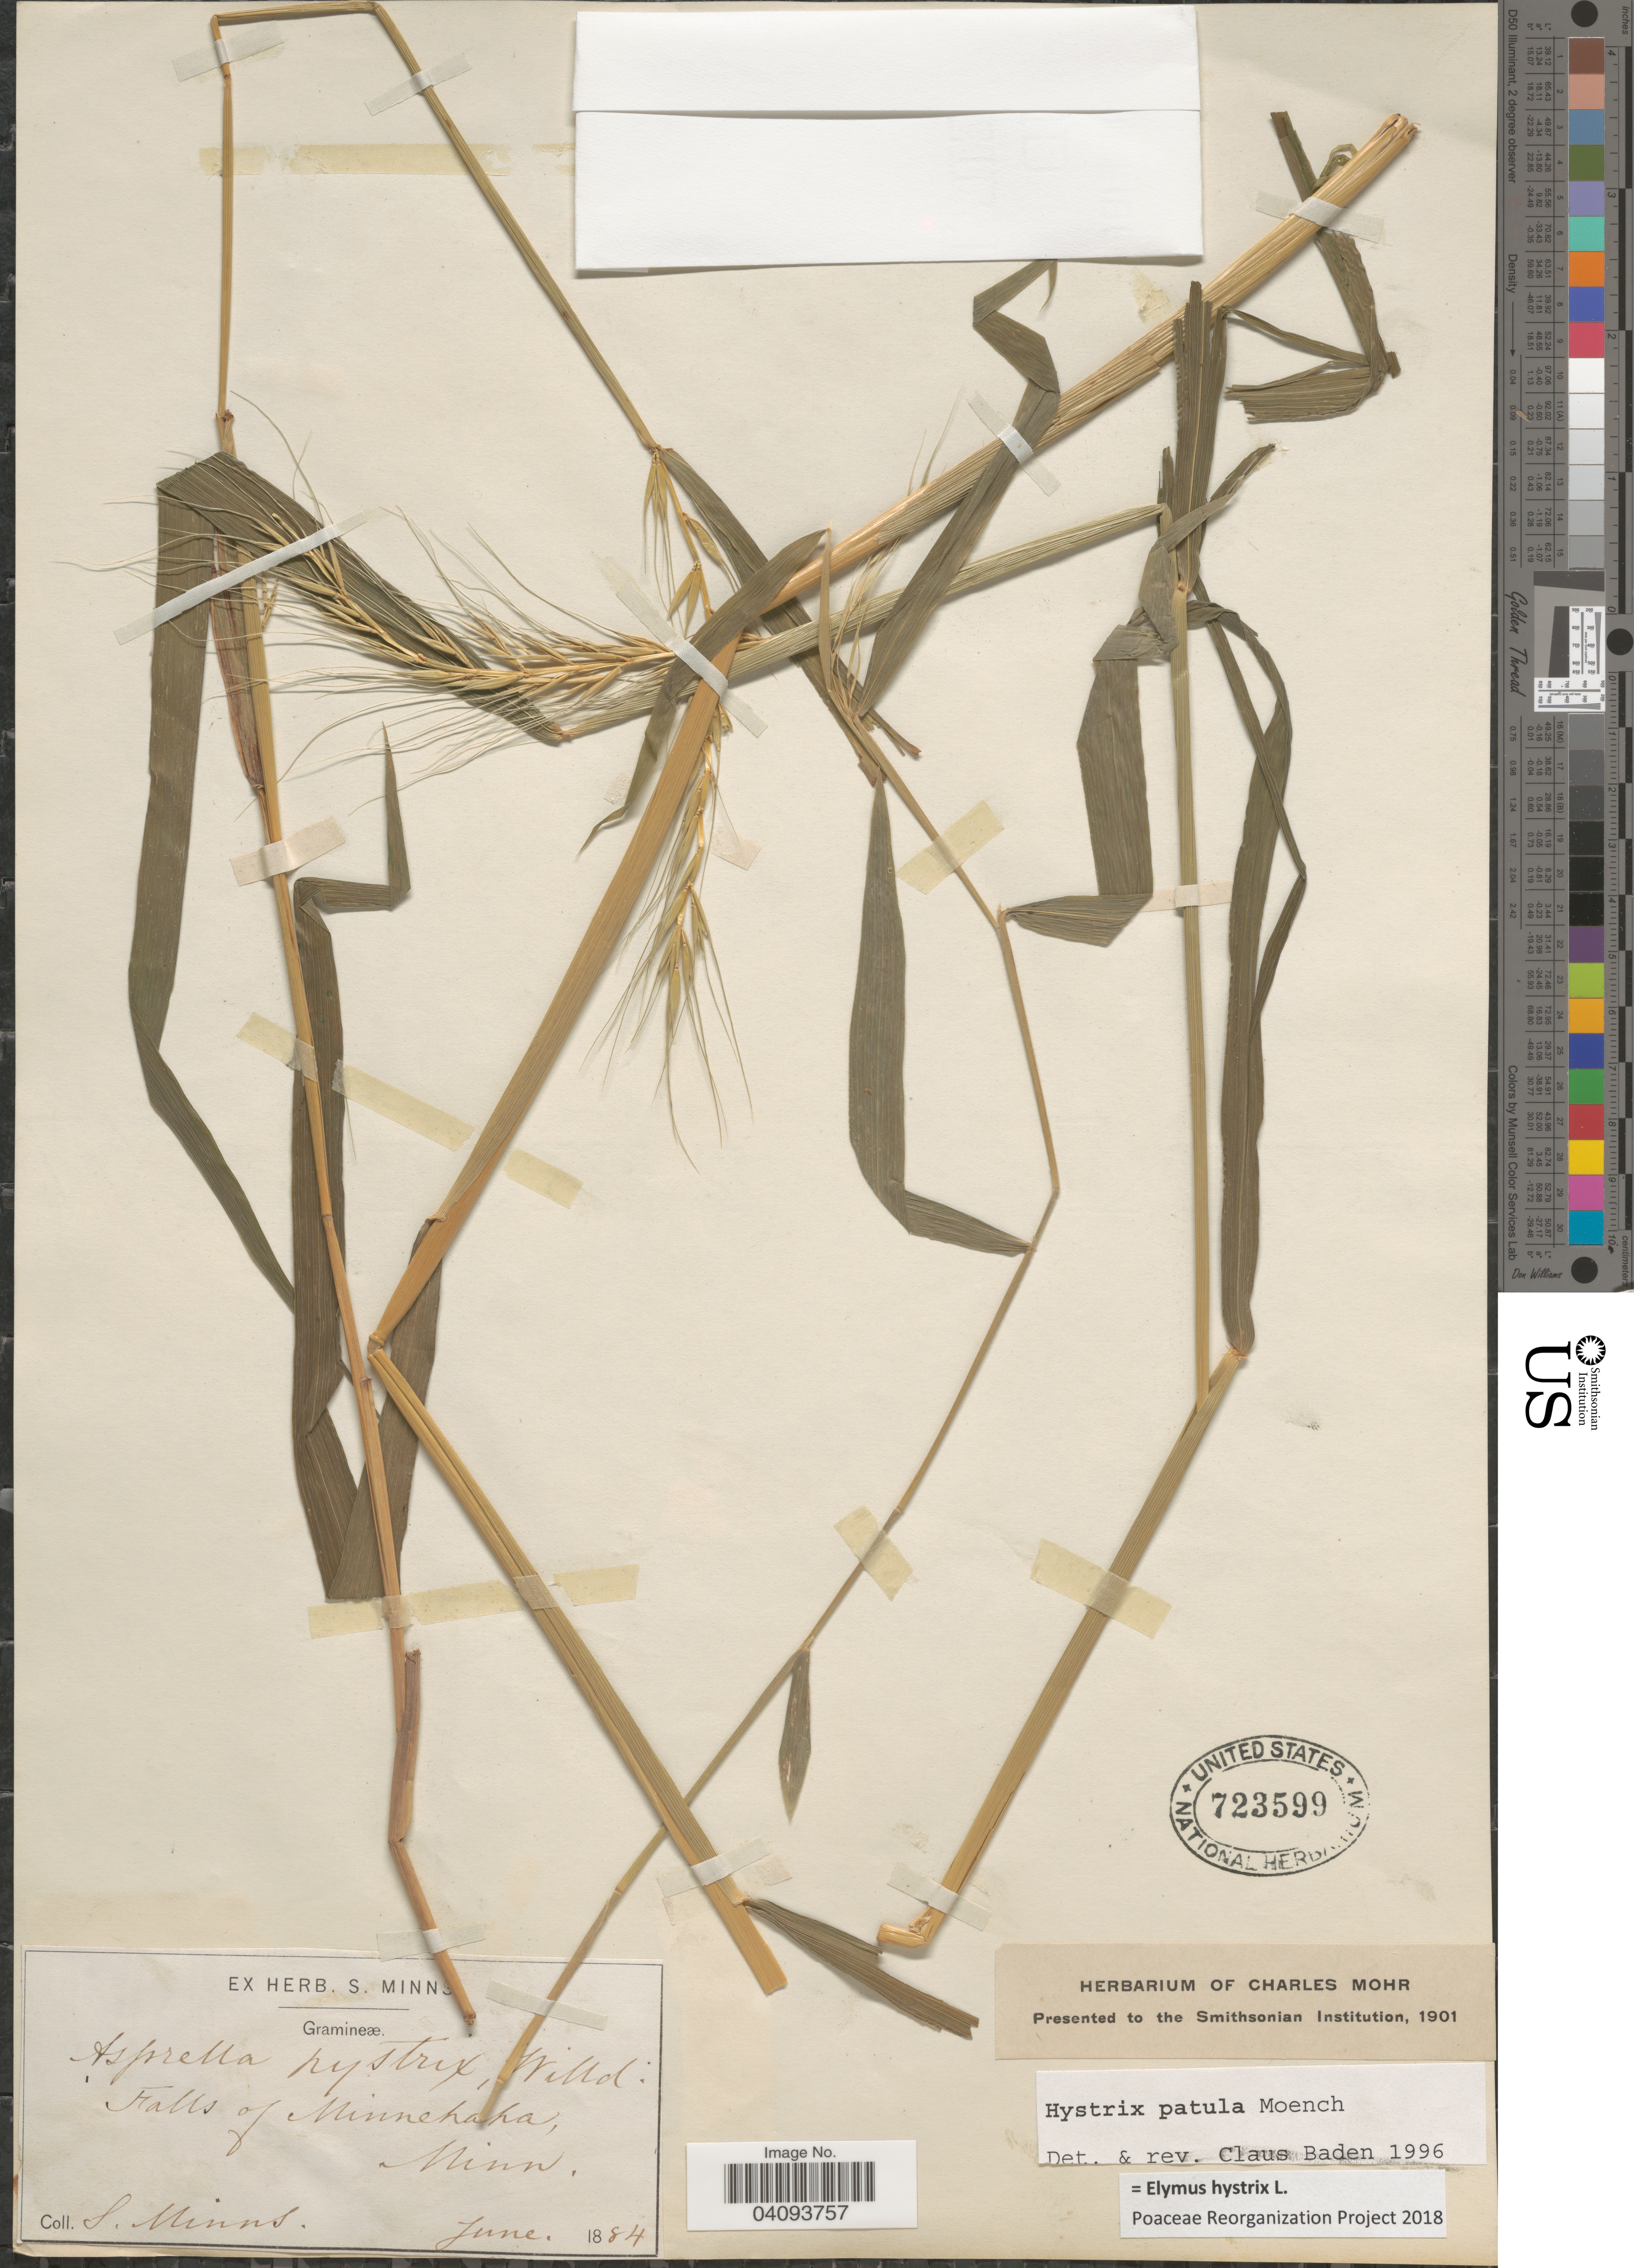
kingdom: Plantae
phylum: Tracheophyta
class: Liliopsida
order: Poales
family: Poaceae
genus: Elymus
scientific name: Elymus hystrix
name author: L.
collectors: S. Minns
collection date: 1884-06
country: United States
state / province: Minnesota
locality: Falls of Minnhaka.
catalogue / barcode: US 723599